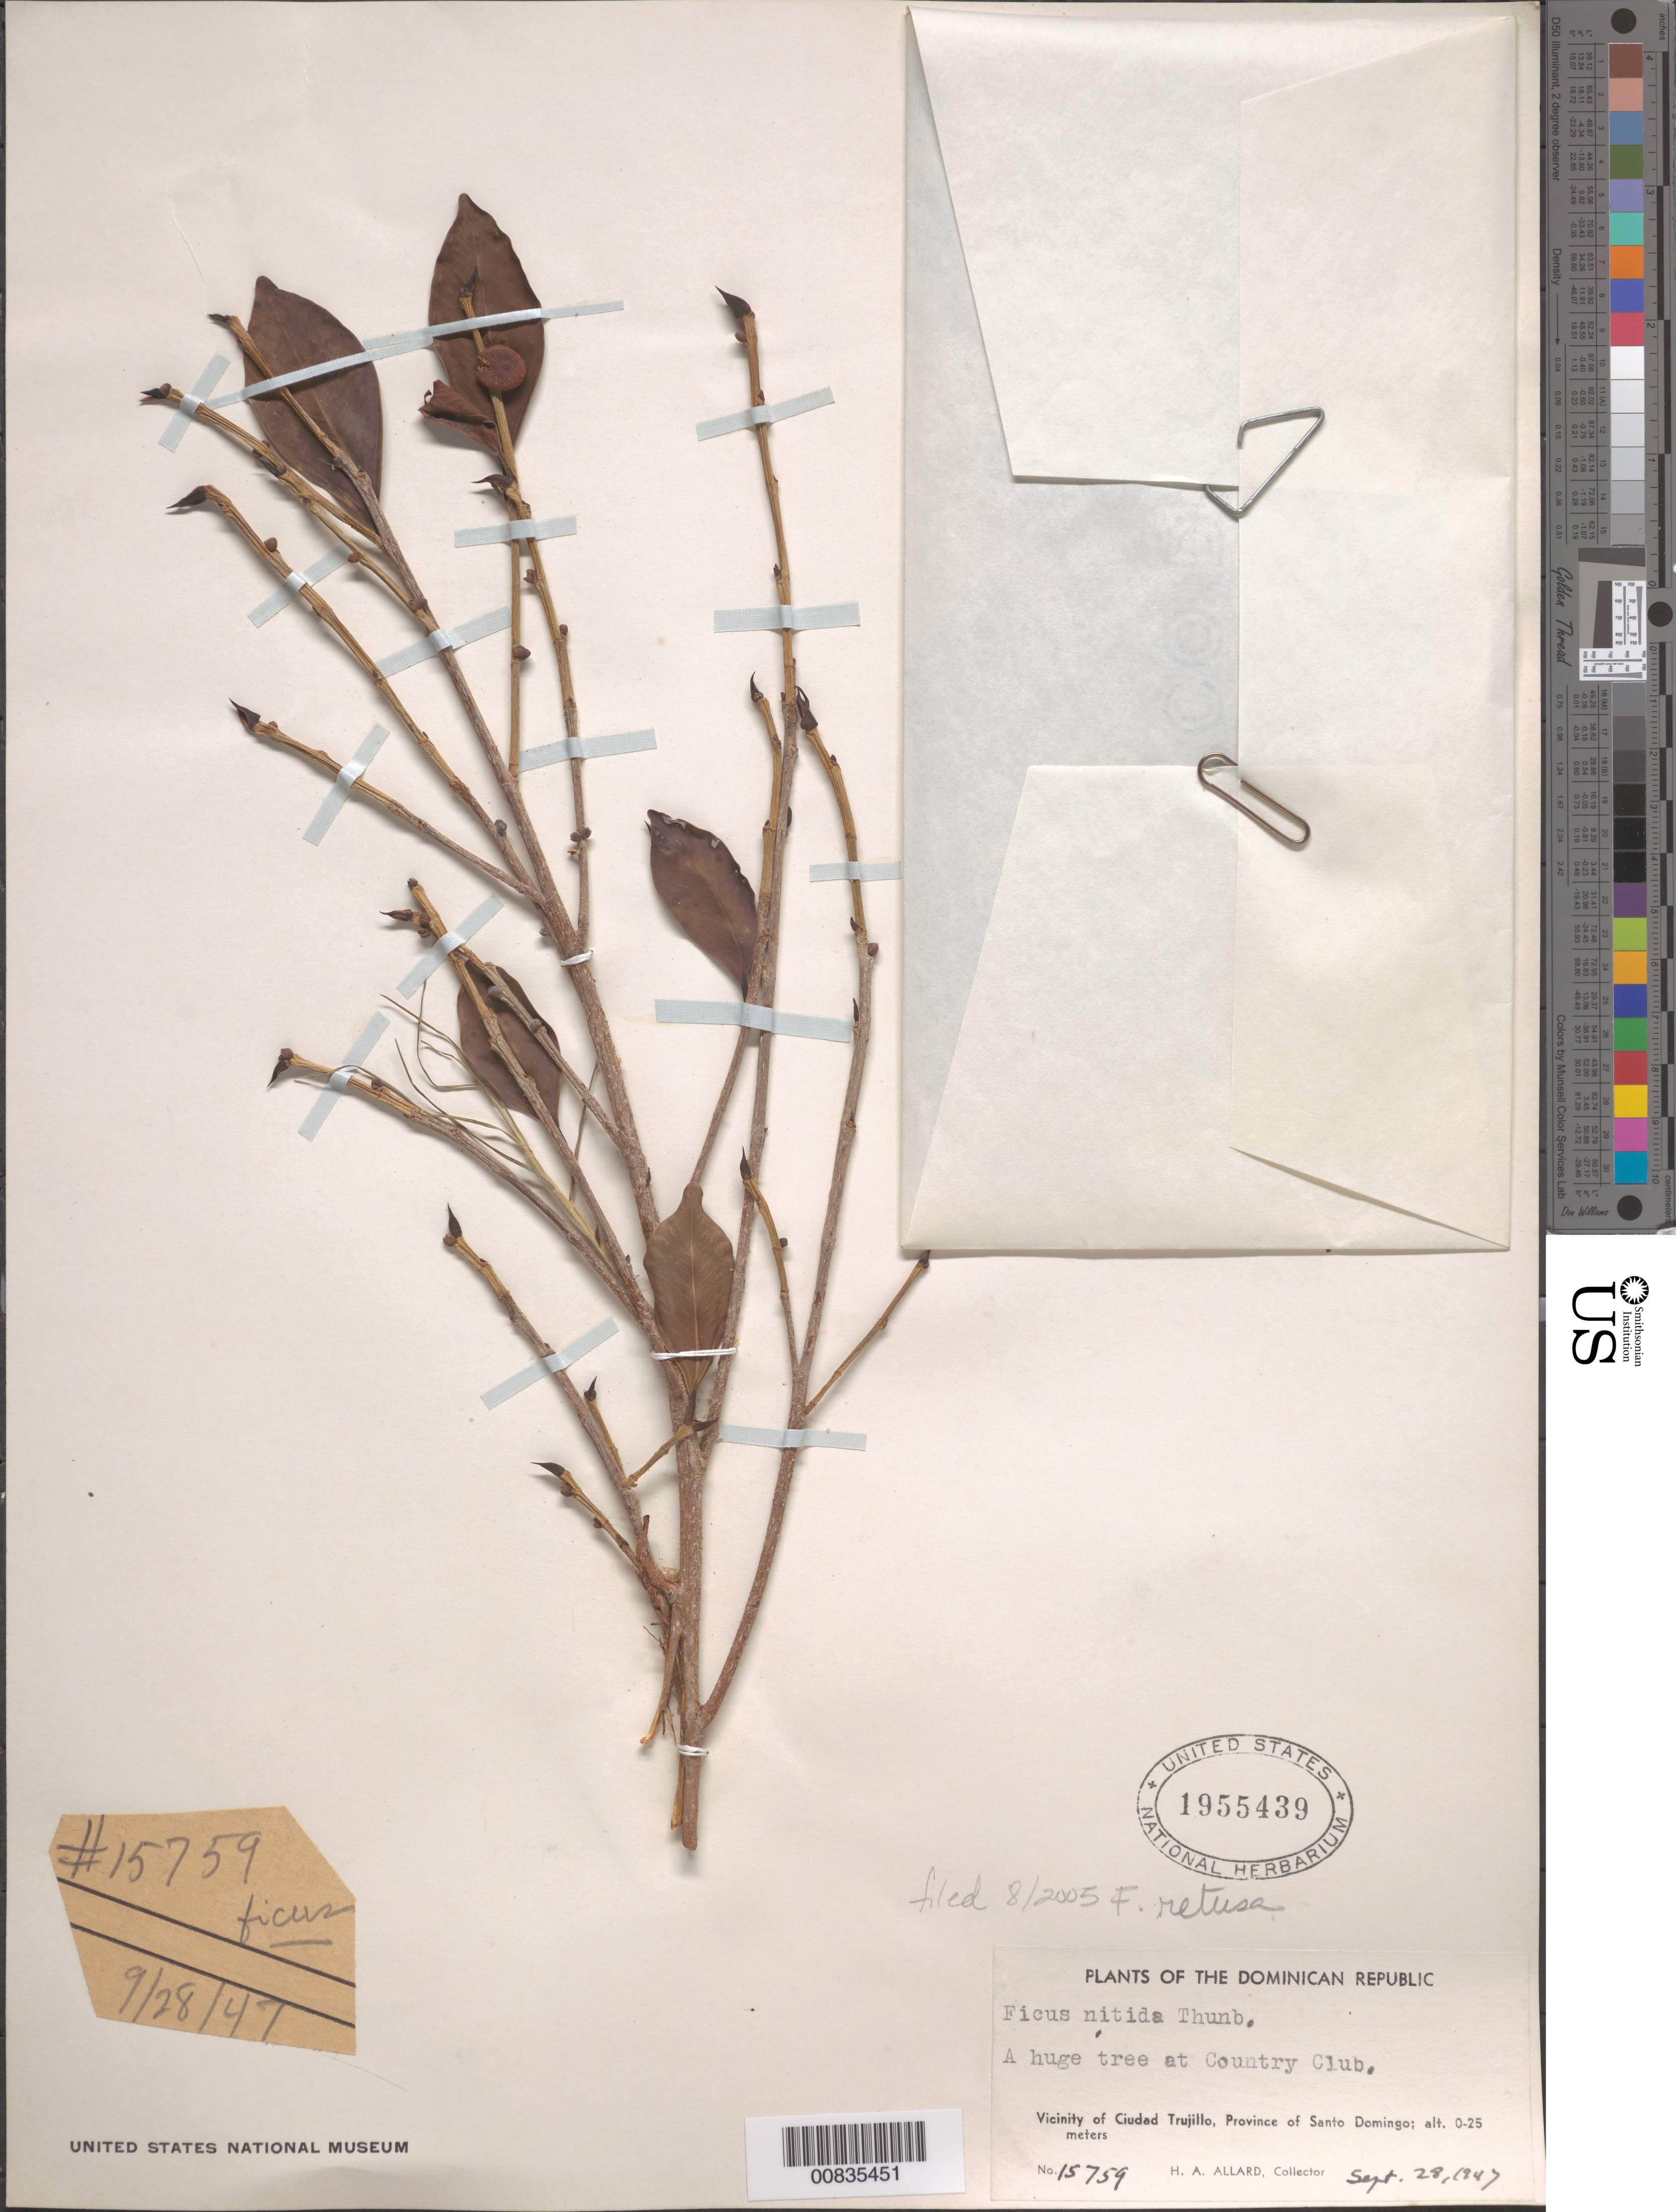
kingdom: Plantae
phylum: Tracheophyta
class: Magnoliopsida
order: Rosales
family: Moraceae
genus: Ficus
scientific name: Ficus retusa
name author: L.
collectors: H. A. Allard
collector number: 15759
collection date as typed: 28 Sep 1947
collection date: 1947-09-28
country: Dominican Republic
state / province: Distrito Nacional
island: Hispaniola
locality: Vicinity of Ciudad Trujillo, Province of Santo Domingo (obsolete). At Country Club.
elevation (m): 0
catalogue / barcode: US 1955439